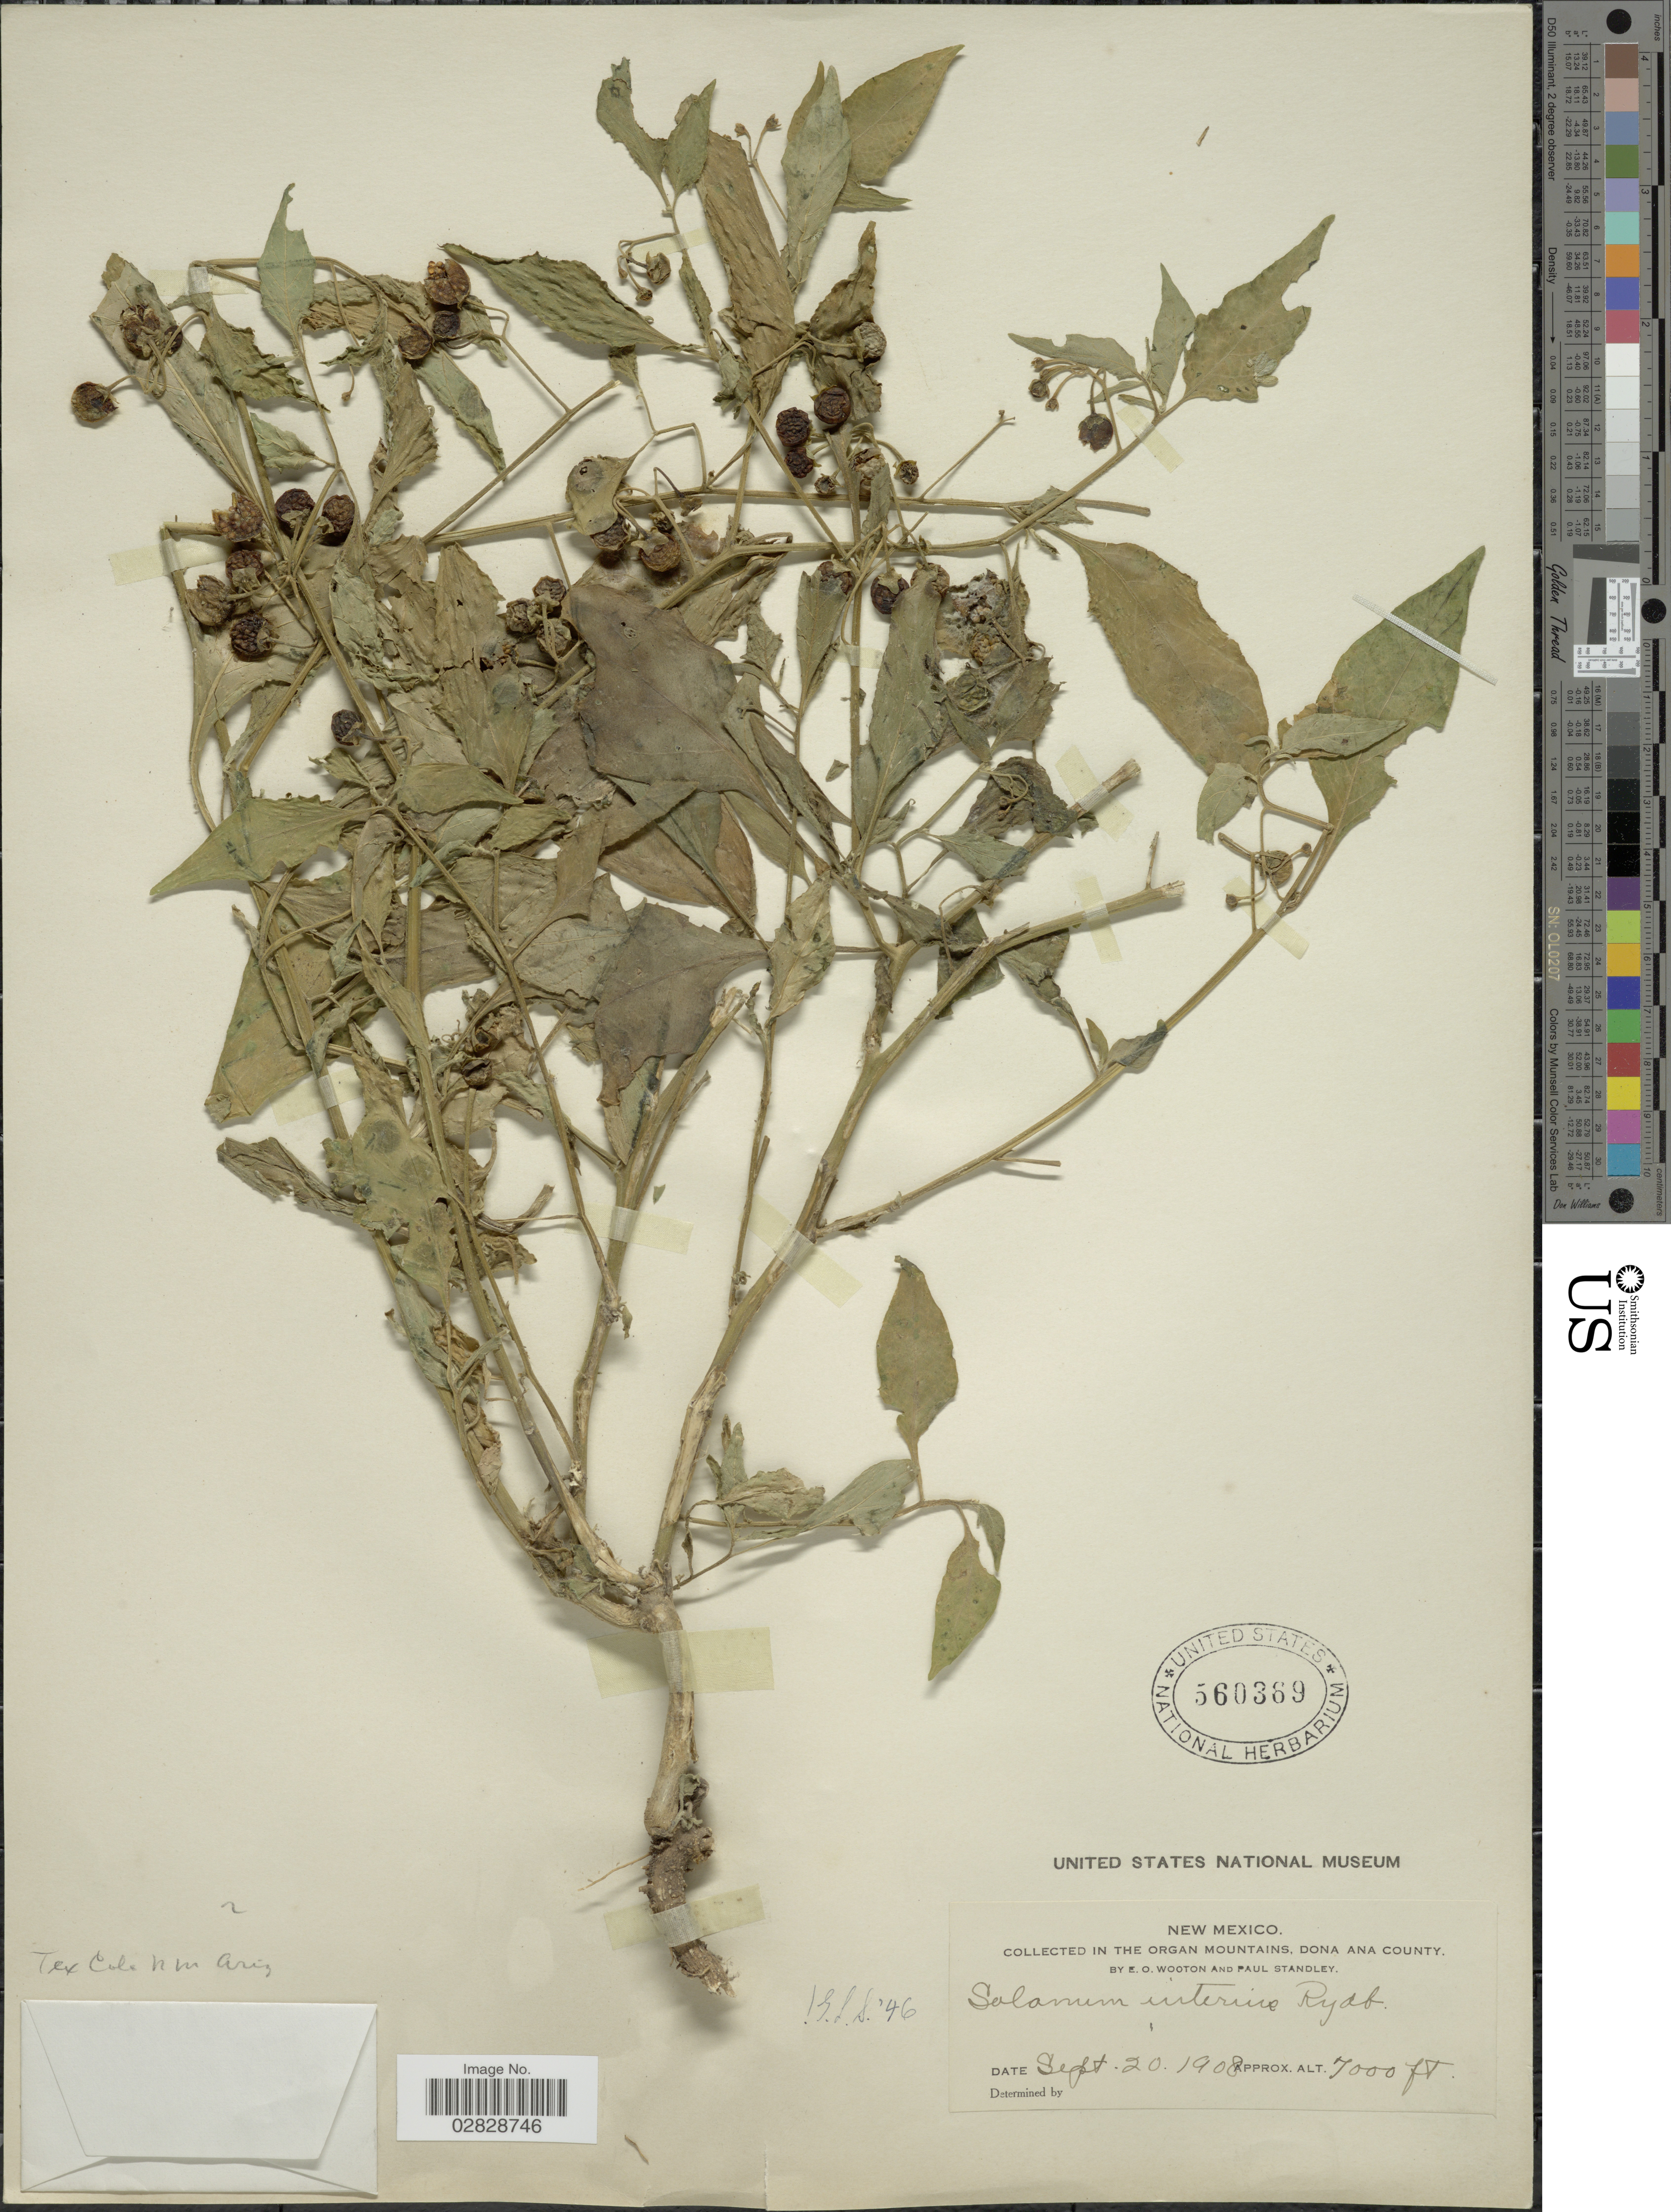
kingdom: Plantae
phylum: Tracheophyta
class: Magnoliopsida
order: Solanales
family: Solanaceae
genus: Solanum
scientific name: Solanum interius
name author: Rydb.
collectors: E. O. Wooton & P. C. Standley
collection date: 1908-09-20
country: United States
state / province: New Mexico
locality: In the Organ Mountains, Dona Ana County.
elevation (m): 2134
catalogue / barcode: US 560369